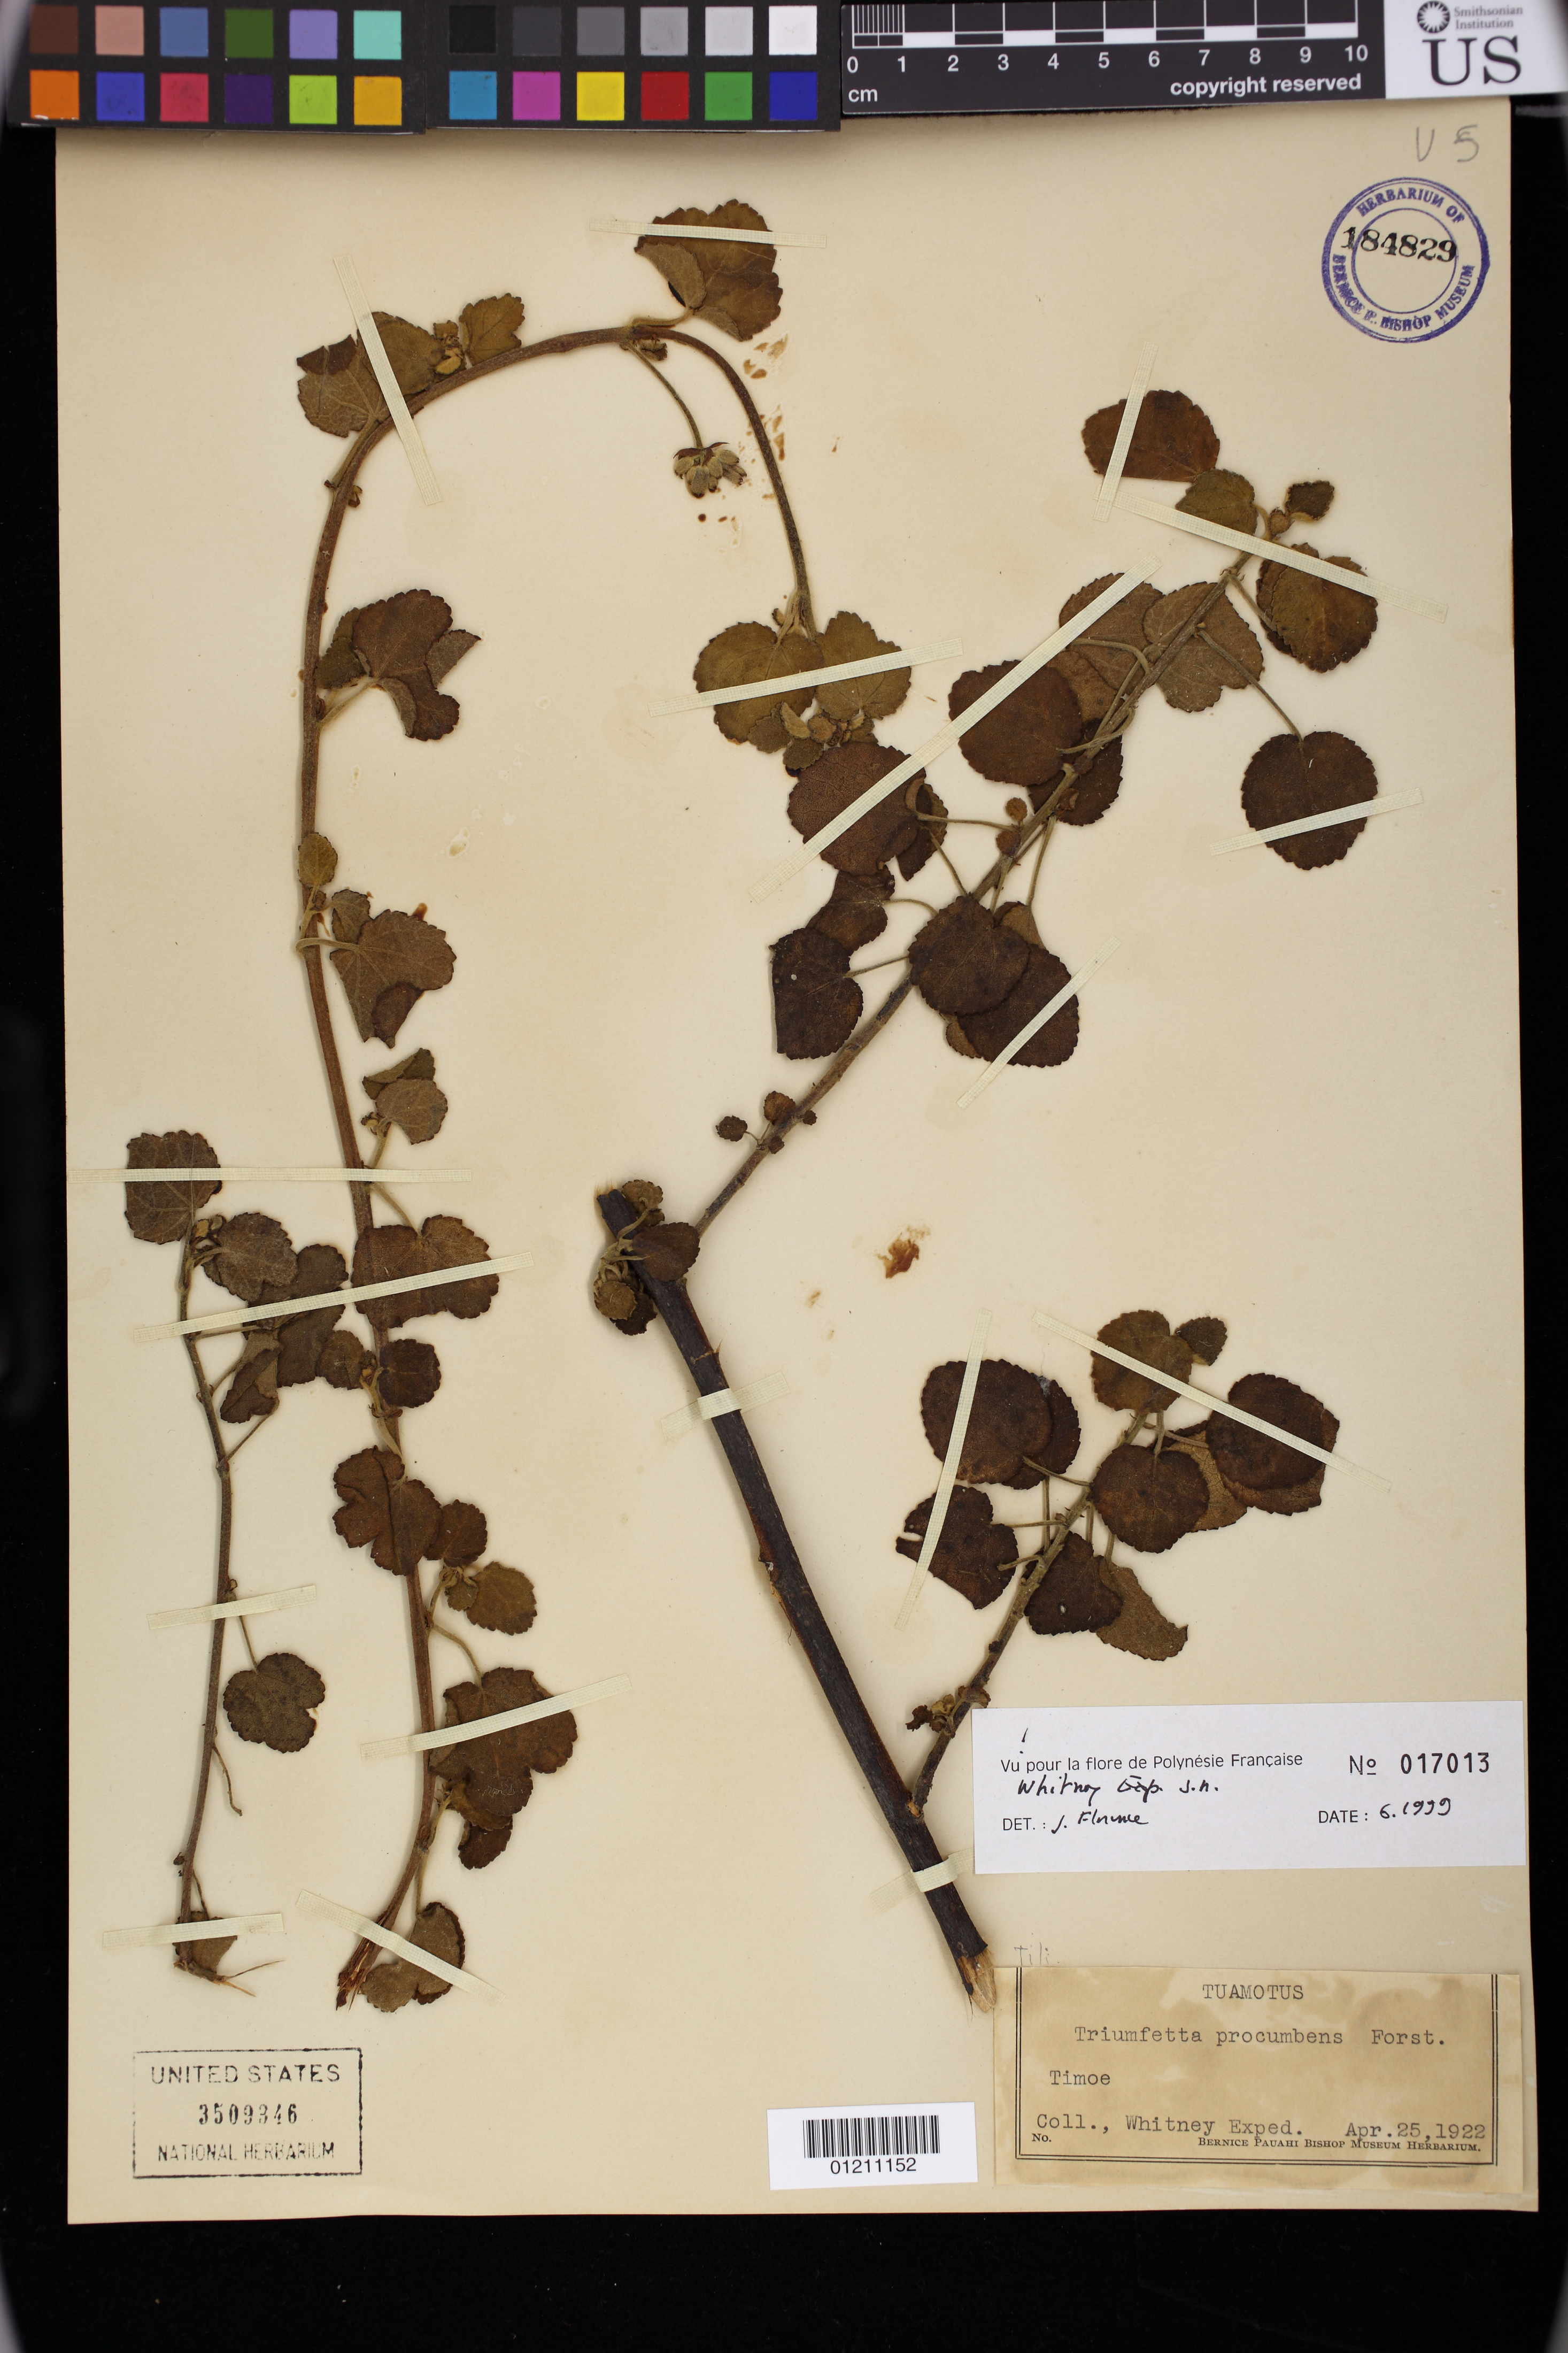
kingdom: Plantae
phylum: Tracheophyta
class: Magnoliopsida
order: Malvales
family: Malvaceae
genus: Triumfetta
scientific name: Triumfetta procumbens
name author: G. Forst.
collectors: Whitney Expedition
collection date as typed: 25 Apr 1922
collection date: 1922-04-25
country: French Polynesia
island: Temoe [Timoe] Atoll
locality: Tuamotus: Timoe.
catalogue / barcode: US 3509346